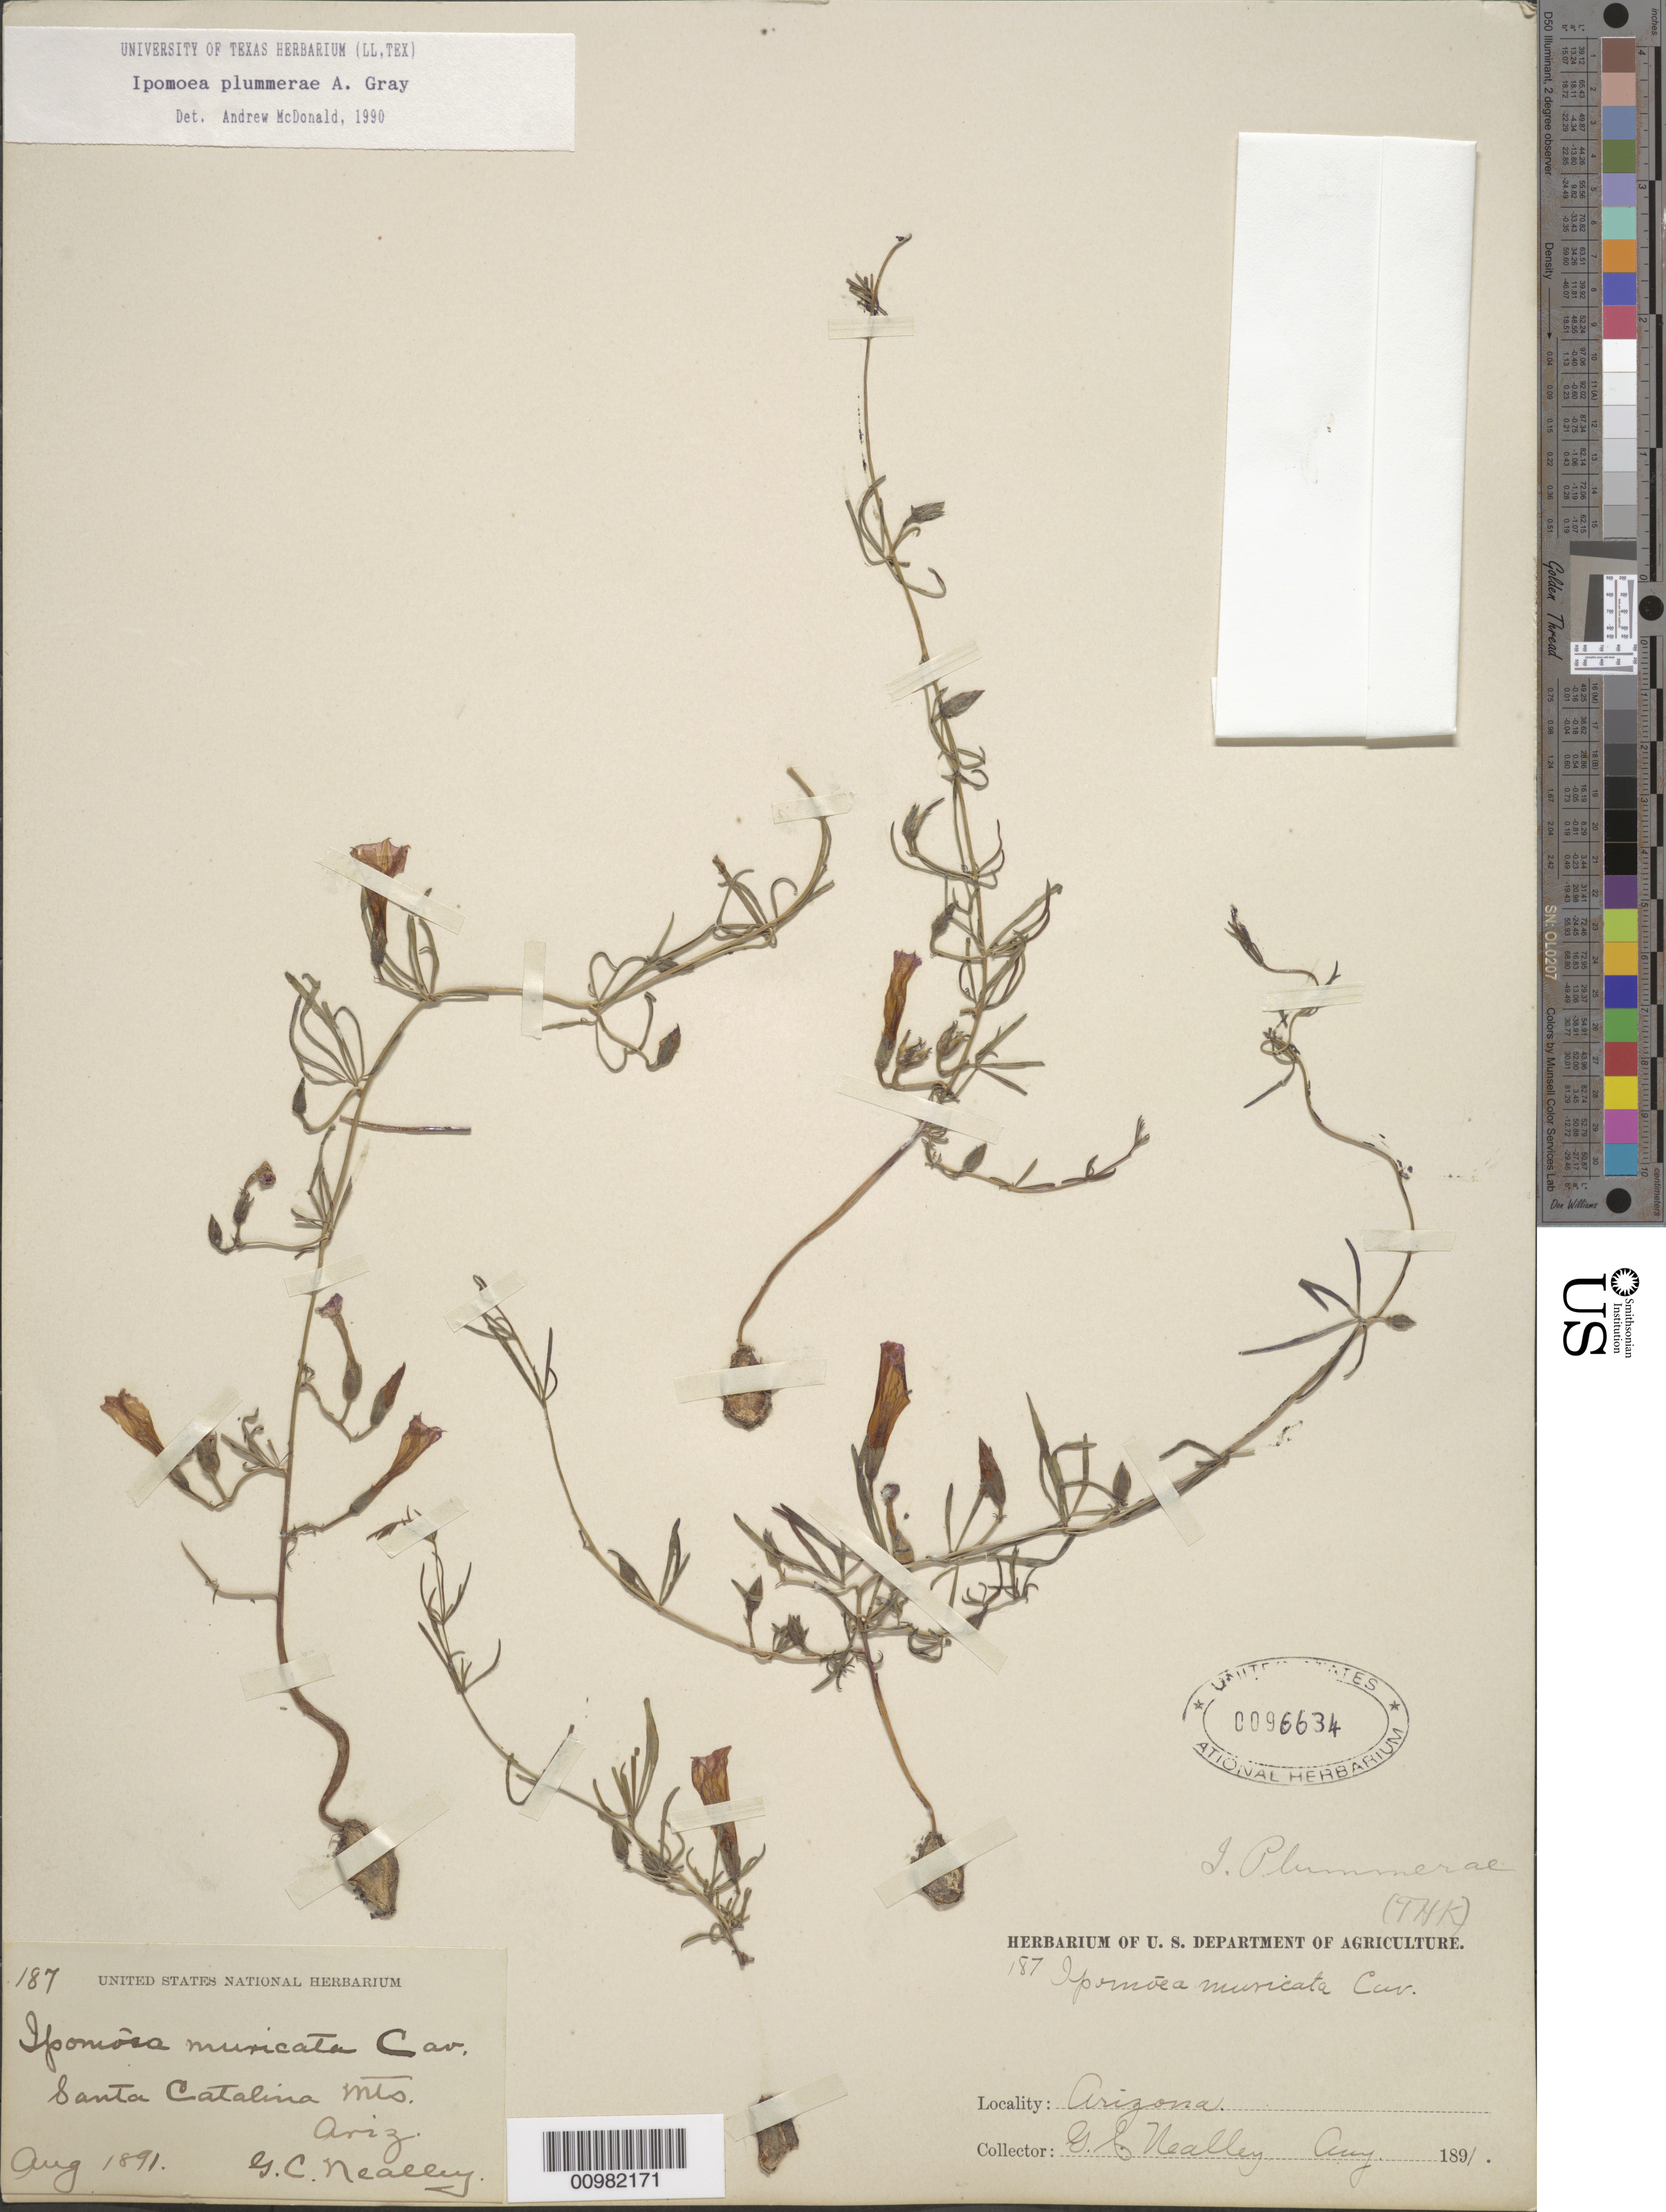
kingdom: Plantae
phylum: Tracheophyta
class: Magnoliopsida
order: Solanales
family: Convolvulaceae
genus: Ipomoea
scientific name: Ipomoea plummerae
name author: A. Gray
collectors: G. C. Nealley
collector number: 187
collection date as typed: Aug 1891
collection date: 1891-08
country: United States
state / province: Arizona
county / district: Pima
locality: Santa Catalina Mts.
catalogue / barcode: US 96634